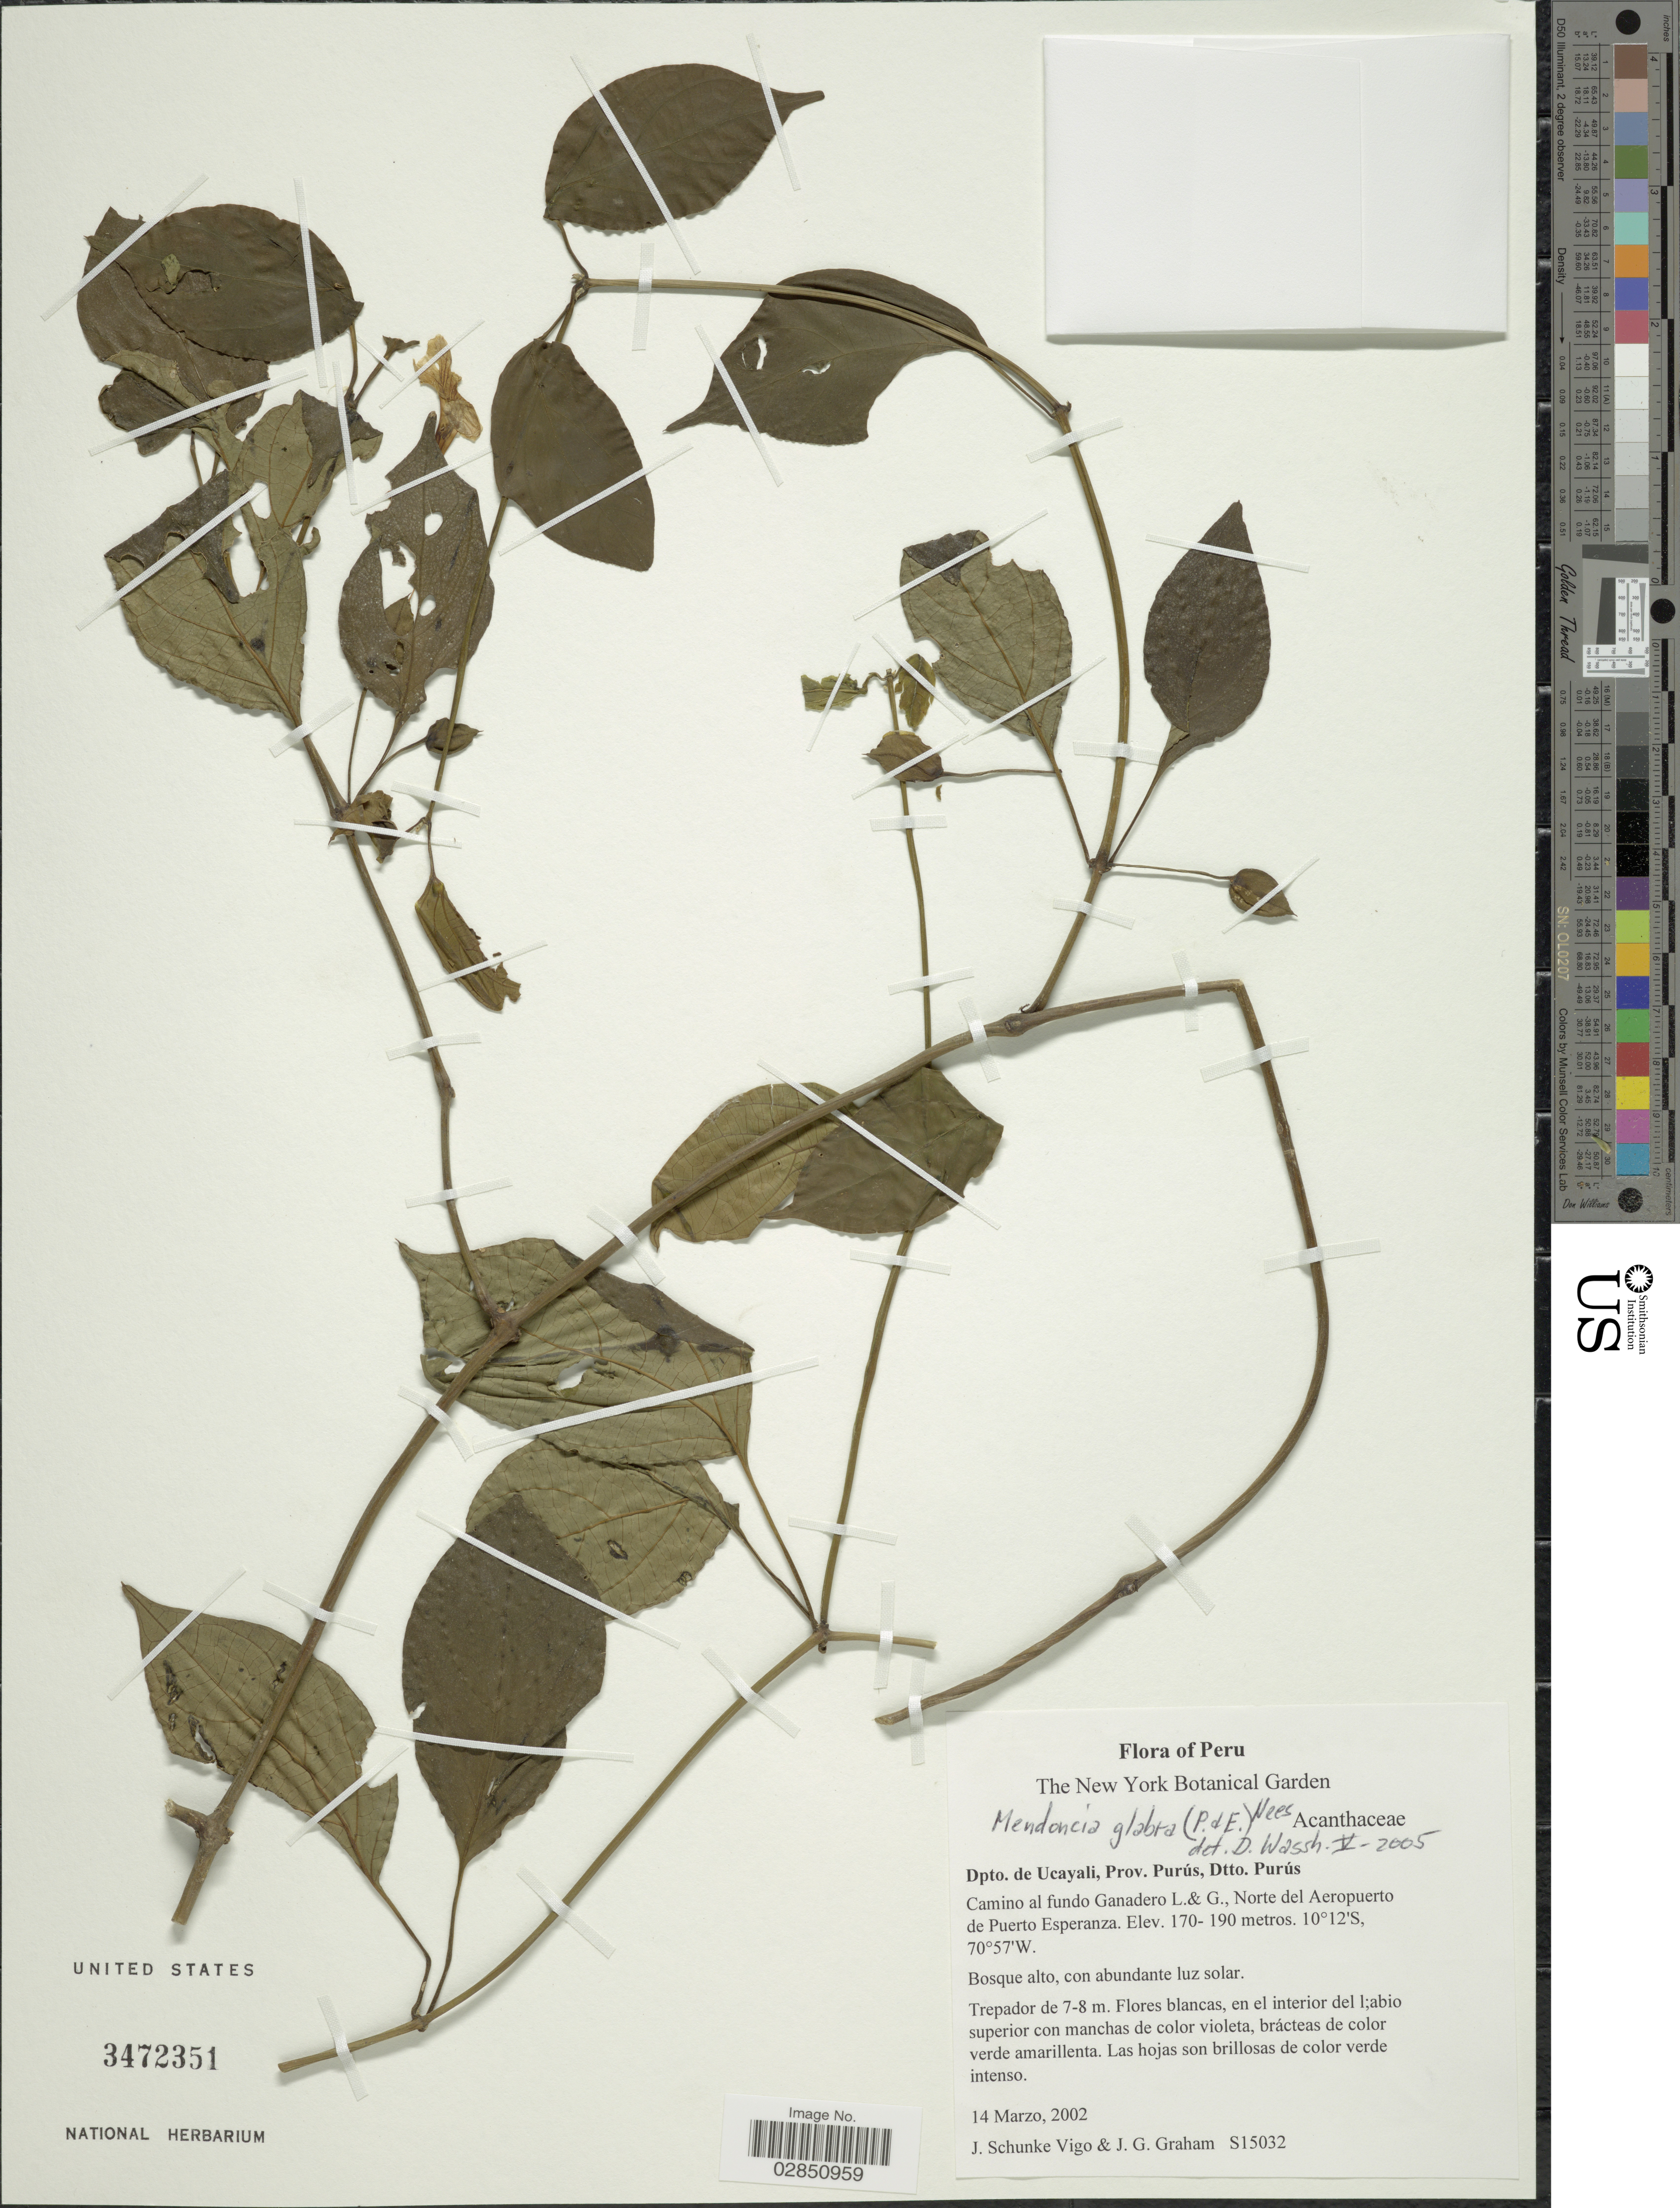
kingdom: Plantae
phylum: Tracheophyta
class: Magnoliopsida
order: Lamiales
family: Acanthaceae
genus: Mendoncia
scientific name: Mendoncia glabra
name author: (Poepp. & Endl.) Nees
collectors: J. Schunke Vigo & J. Graham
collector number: S15032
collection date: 2002-03-14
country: Peru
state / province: Ucayali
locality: Dpto. de Ucayali, Prov. Purús, Dtto. Purús, Camino al fundo Ganadero L.&G., Norte del Aeropuerto de Puerto Esperanza.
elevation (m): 170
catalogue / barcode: US 3472351